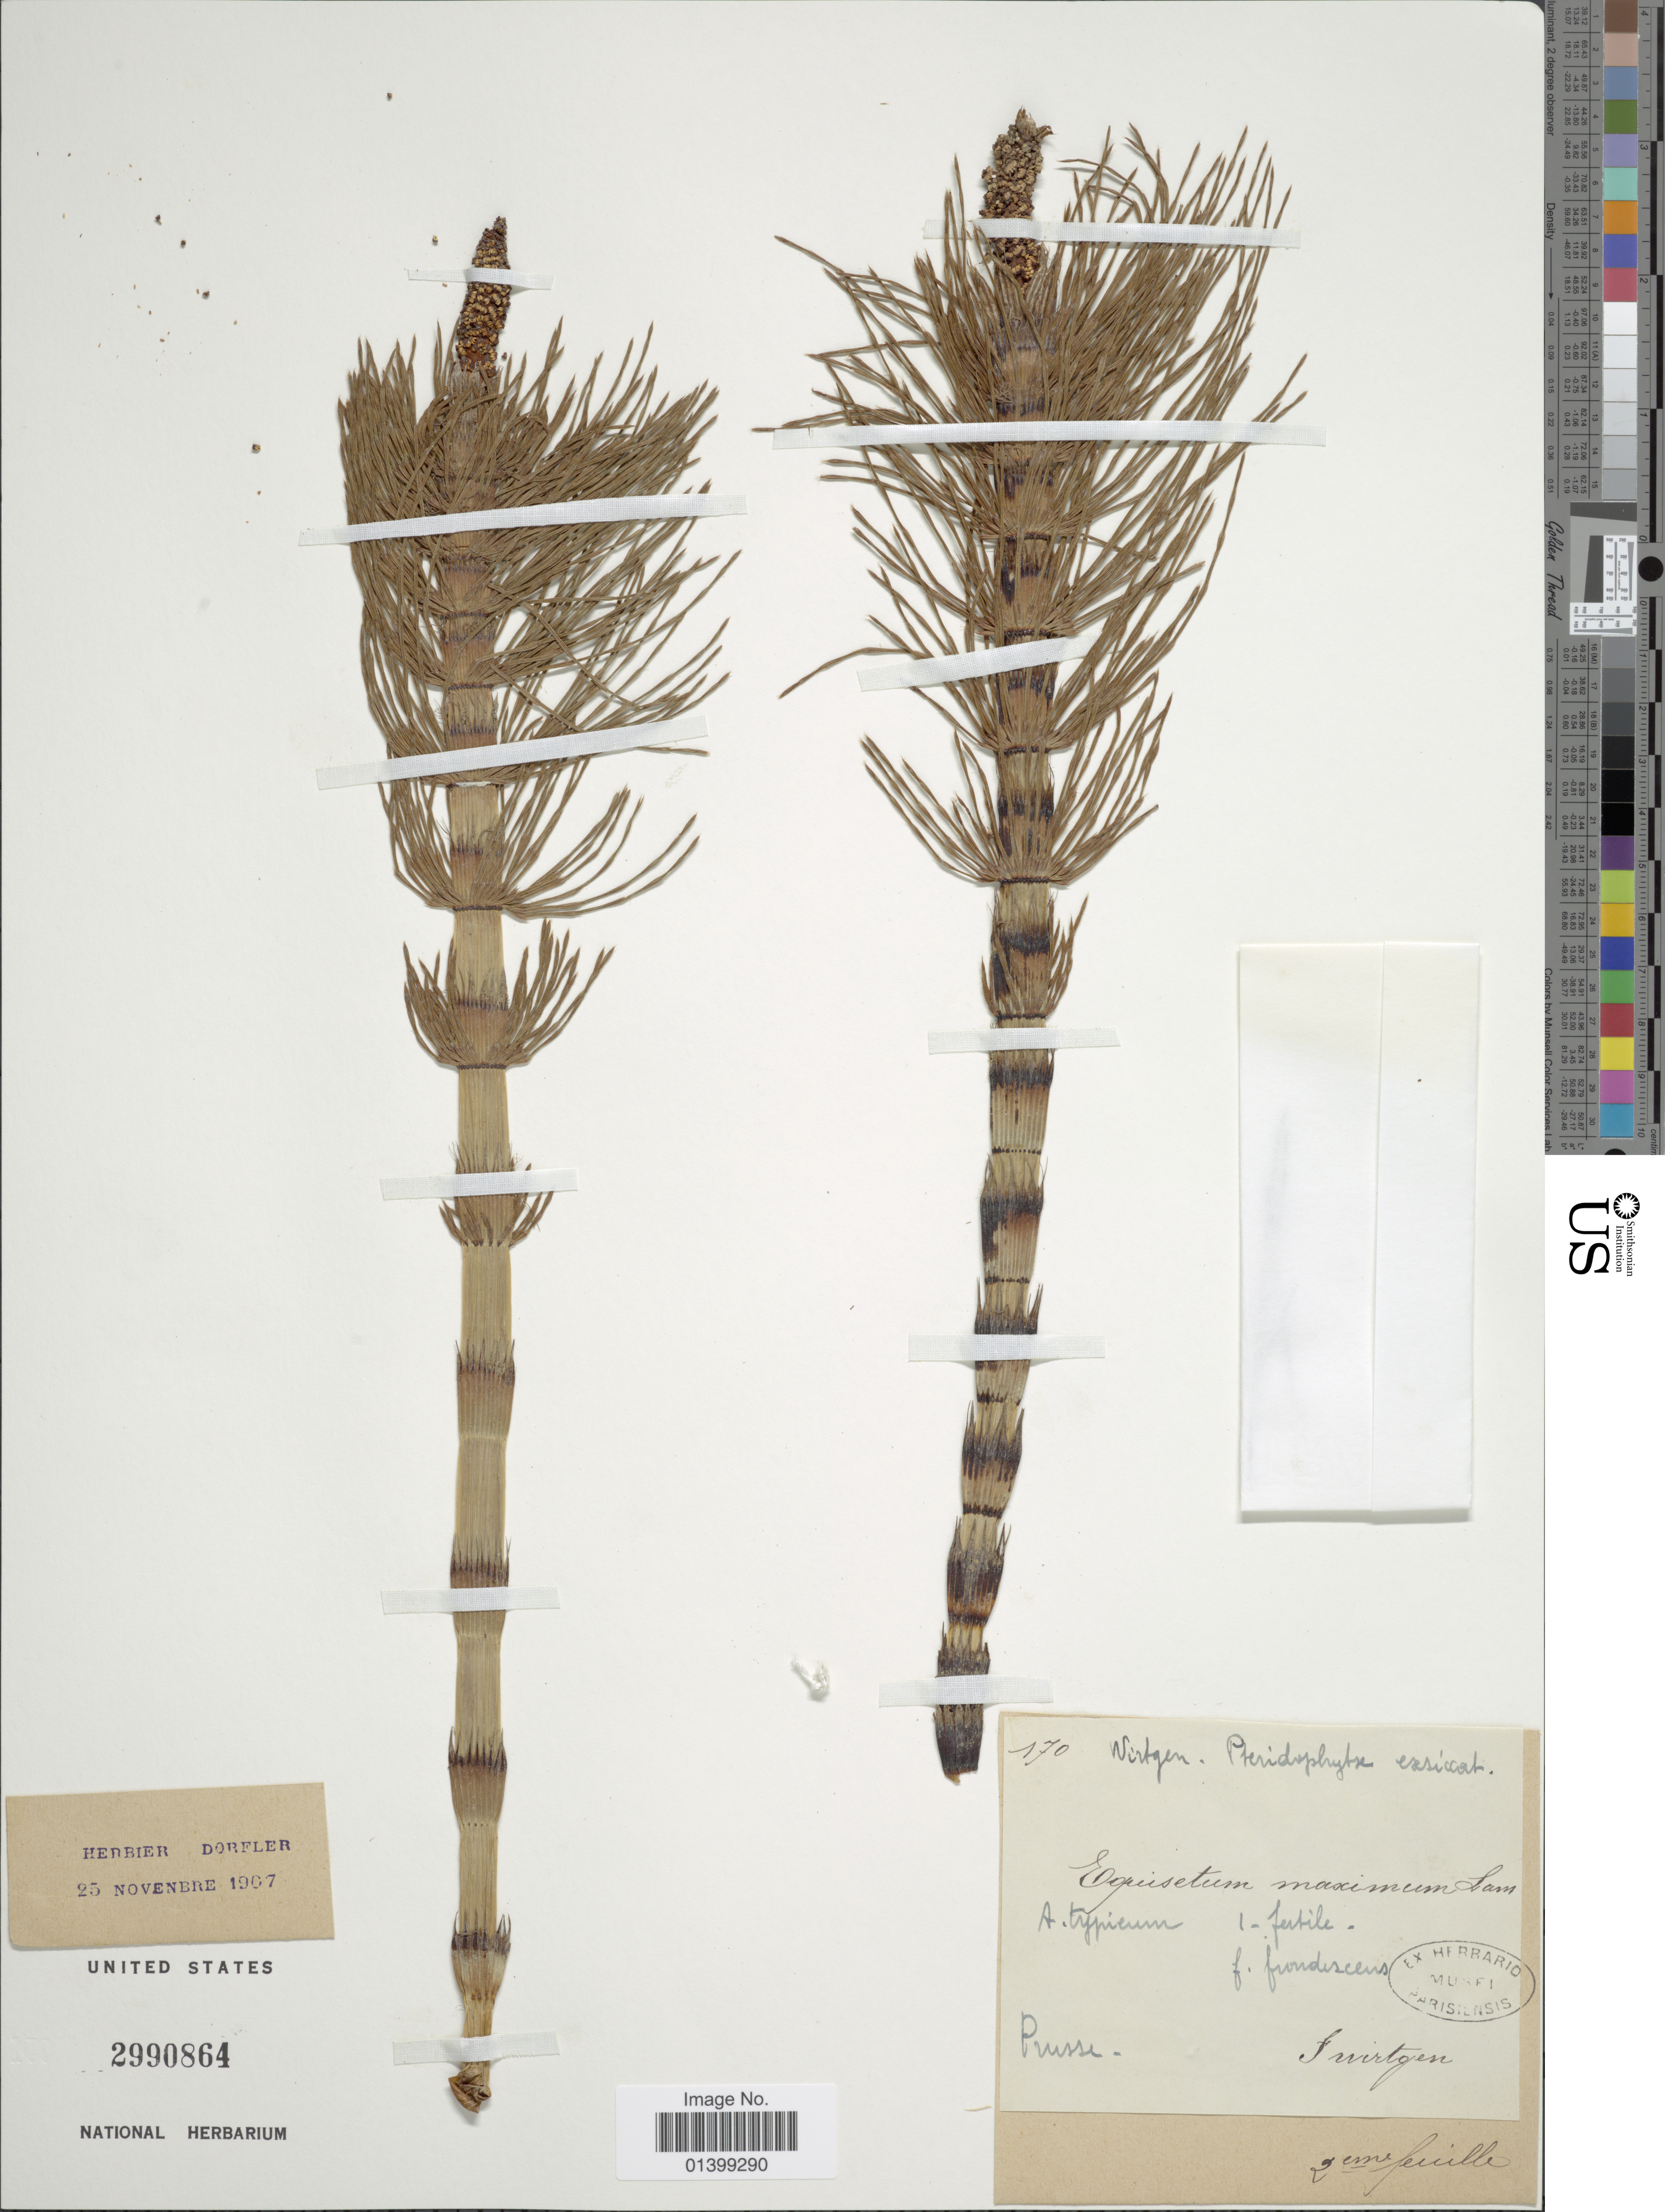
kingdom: Plantae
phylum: Tracheophyta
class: Polypodiopsida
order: Equisetales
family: Equisetaceae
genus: Equisetum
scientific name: Equisetum telmateia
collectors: F. Wirtgen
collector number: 170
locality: Prusse. [interpreted]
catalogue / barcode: US 2990864